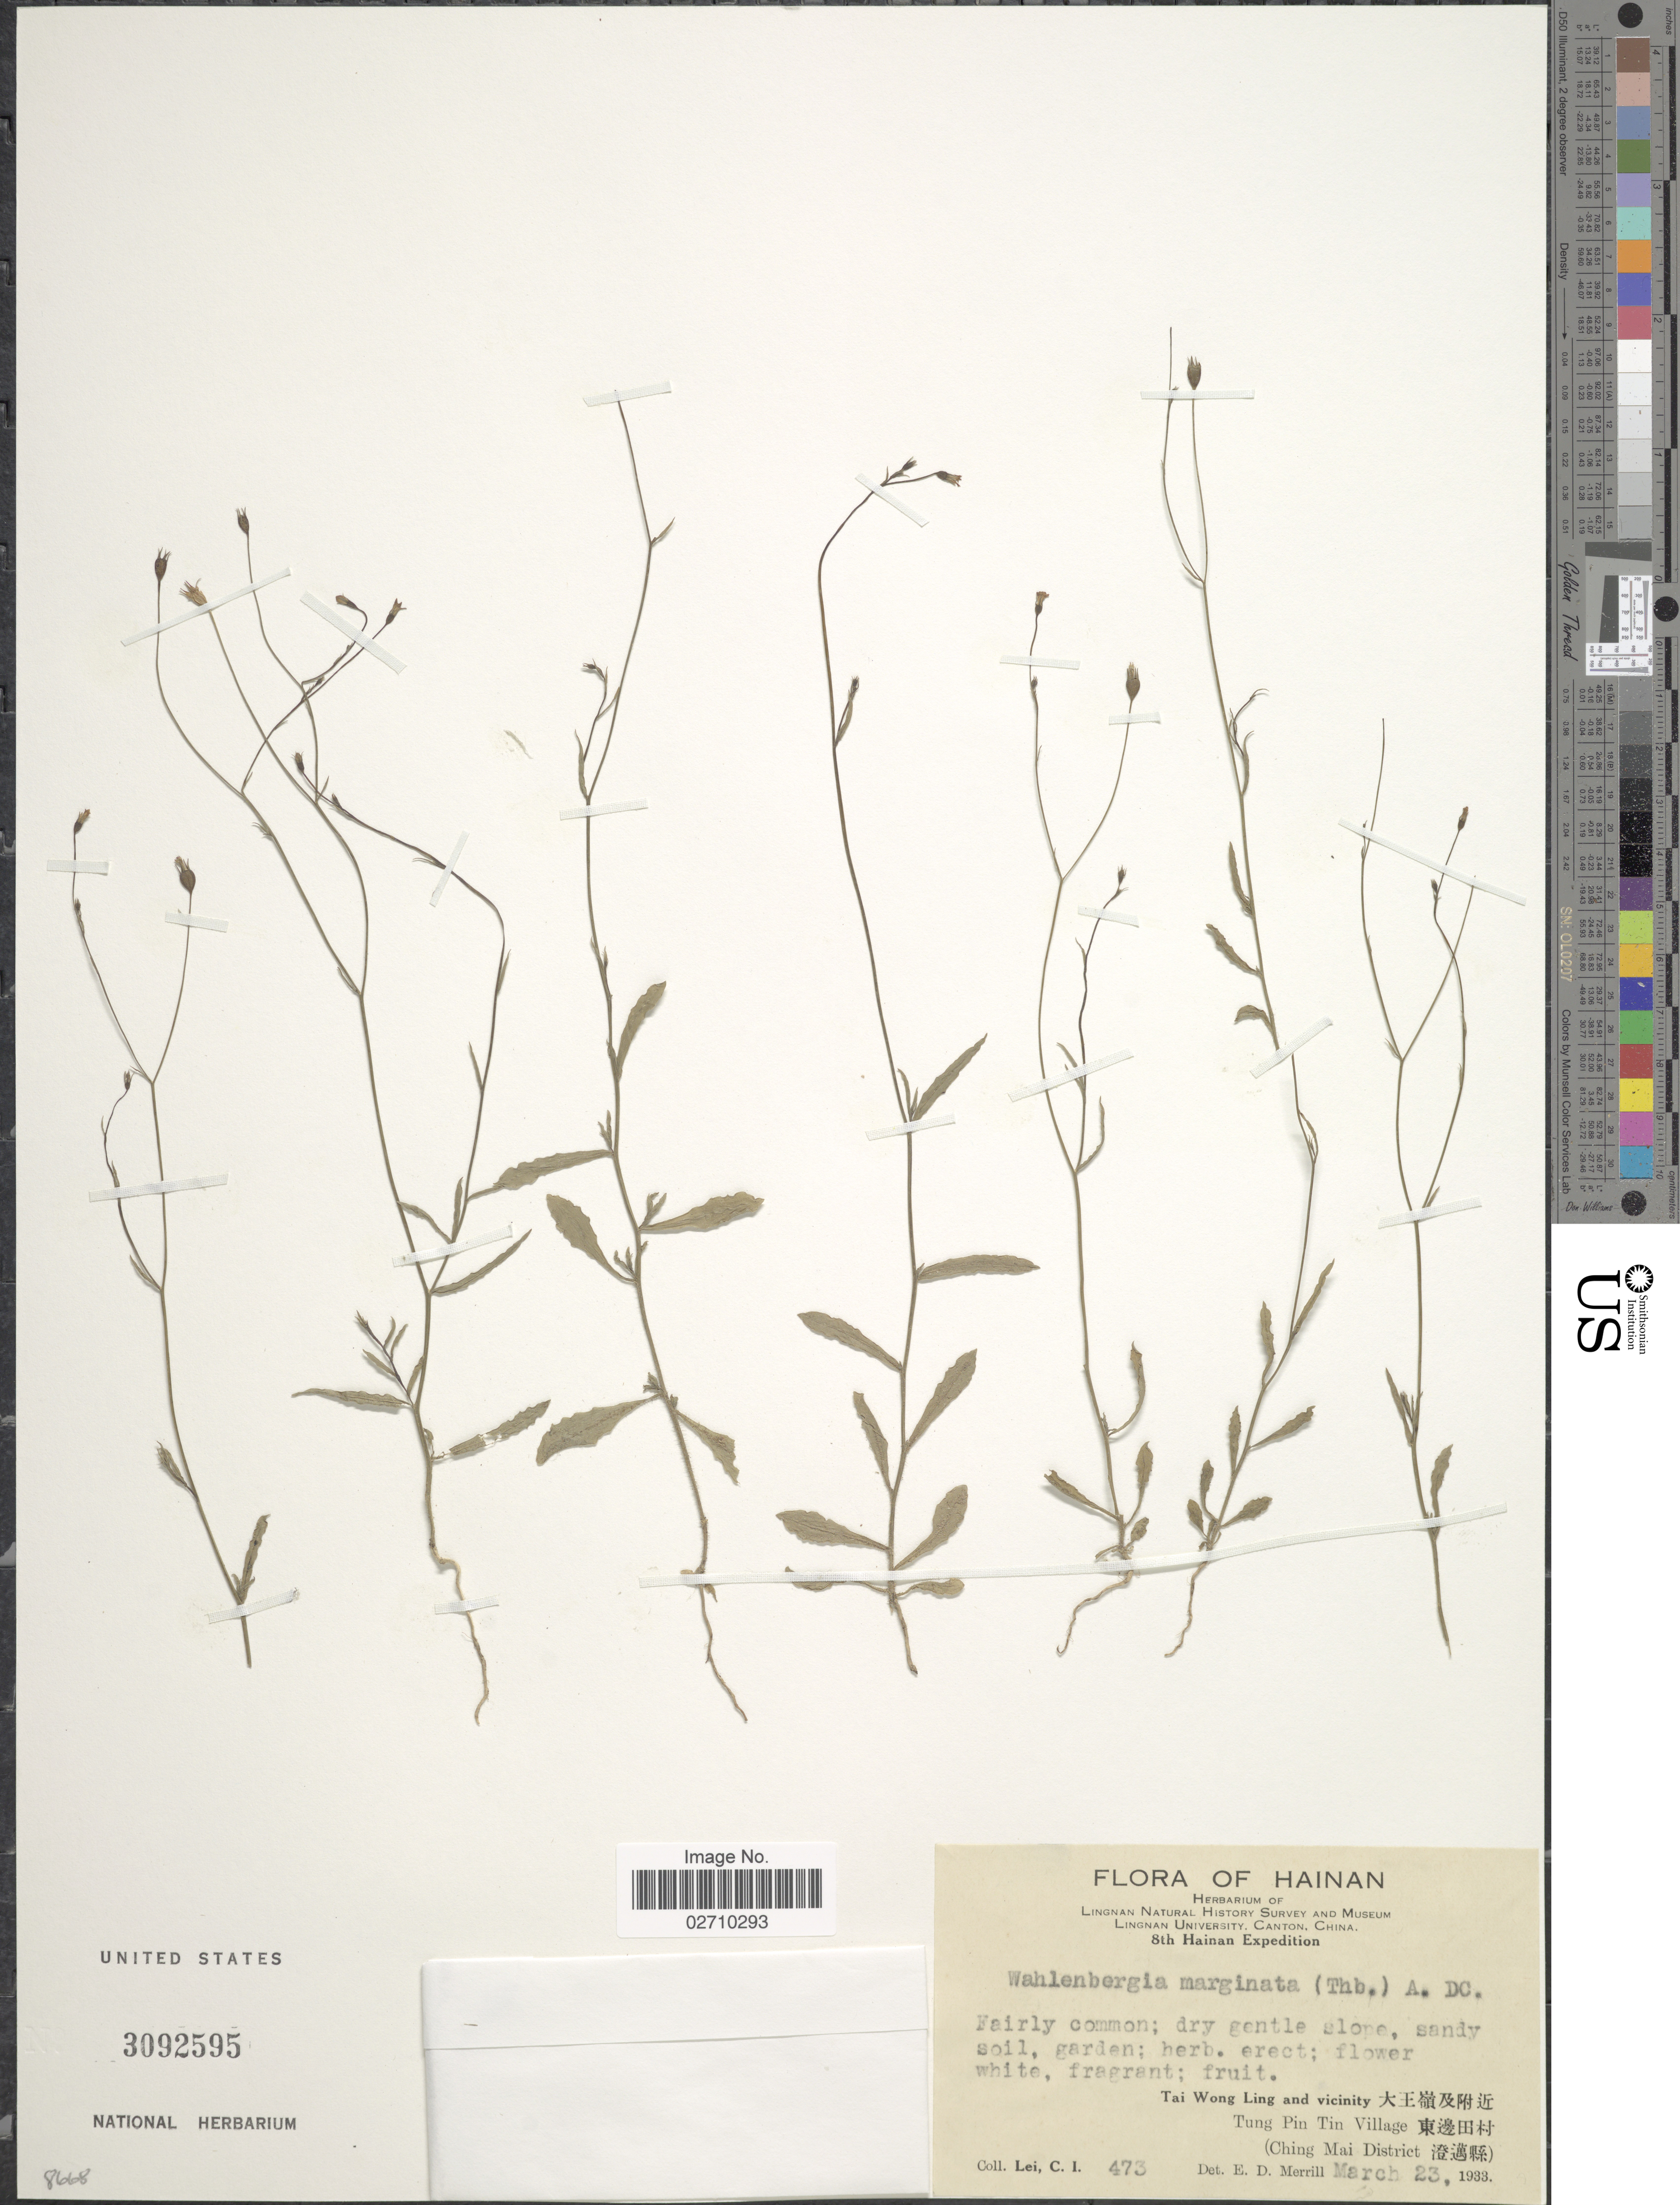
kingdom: Plantae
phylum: Tracheophyta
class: Magnoliopsida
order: Asterales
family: Campanulaceae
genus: Wahlenbergia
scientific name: Wahlenbergia marginata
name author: (Thunb.) A. DC.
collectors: C. I. Lei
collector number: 473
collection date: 1933-03-23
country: China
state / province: Hainan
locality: Tai Wong Ling and vicinity. Tung Pin Tin Village. (Ching Mai District).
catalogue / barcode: US 3092595